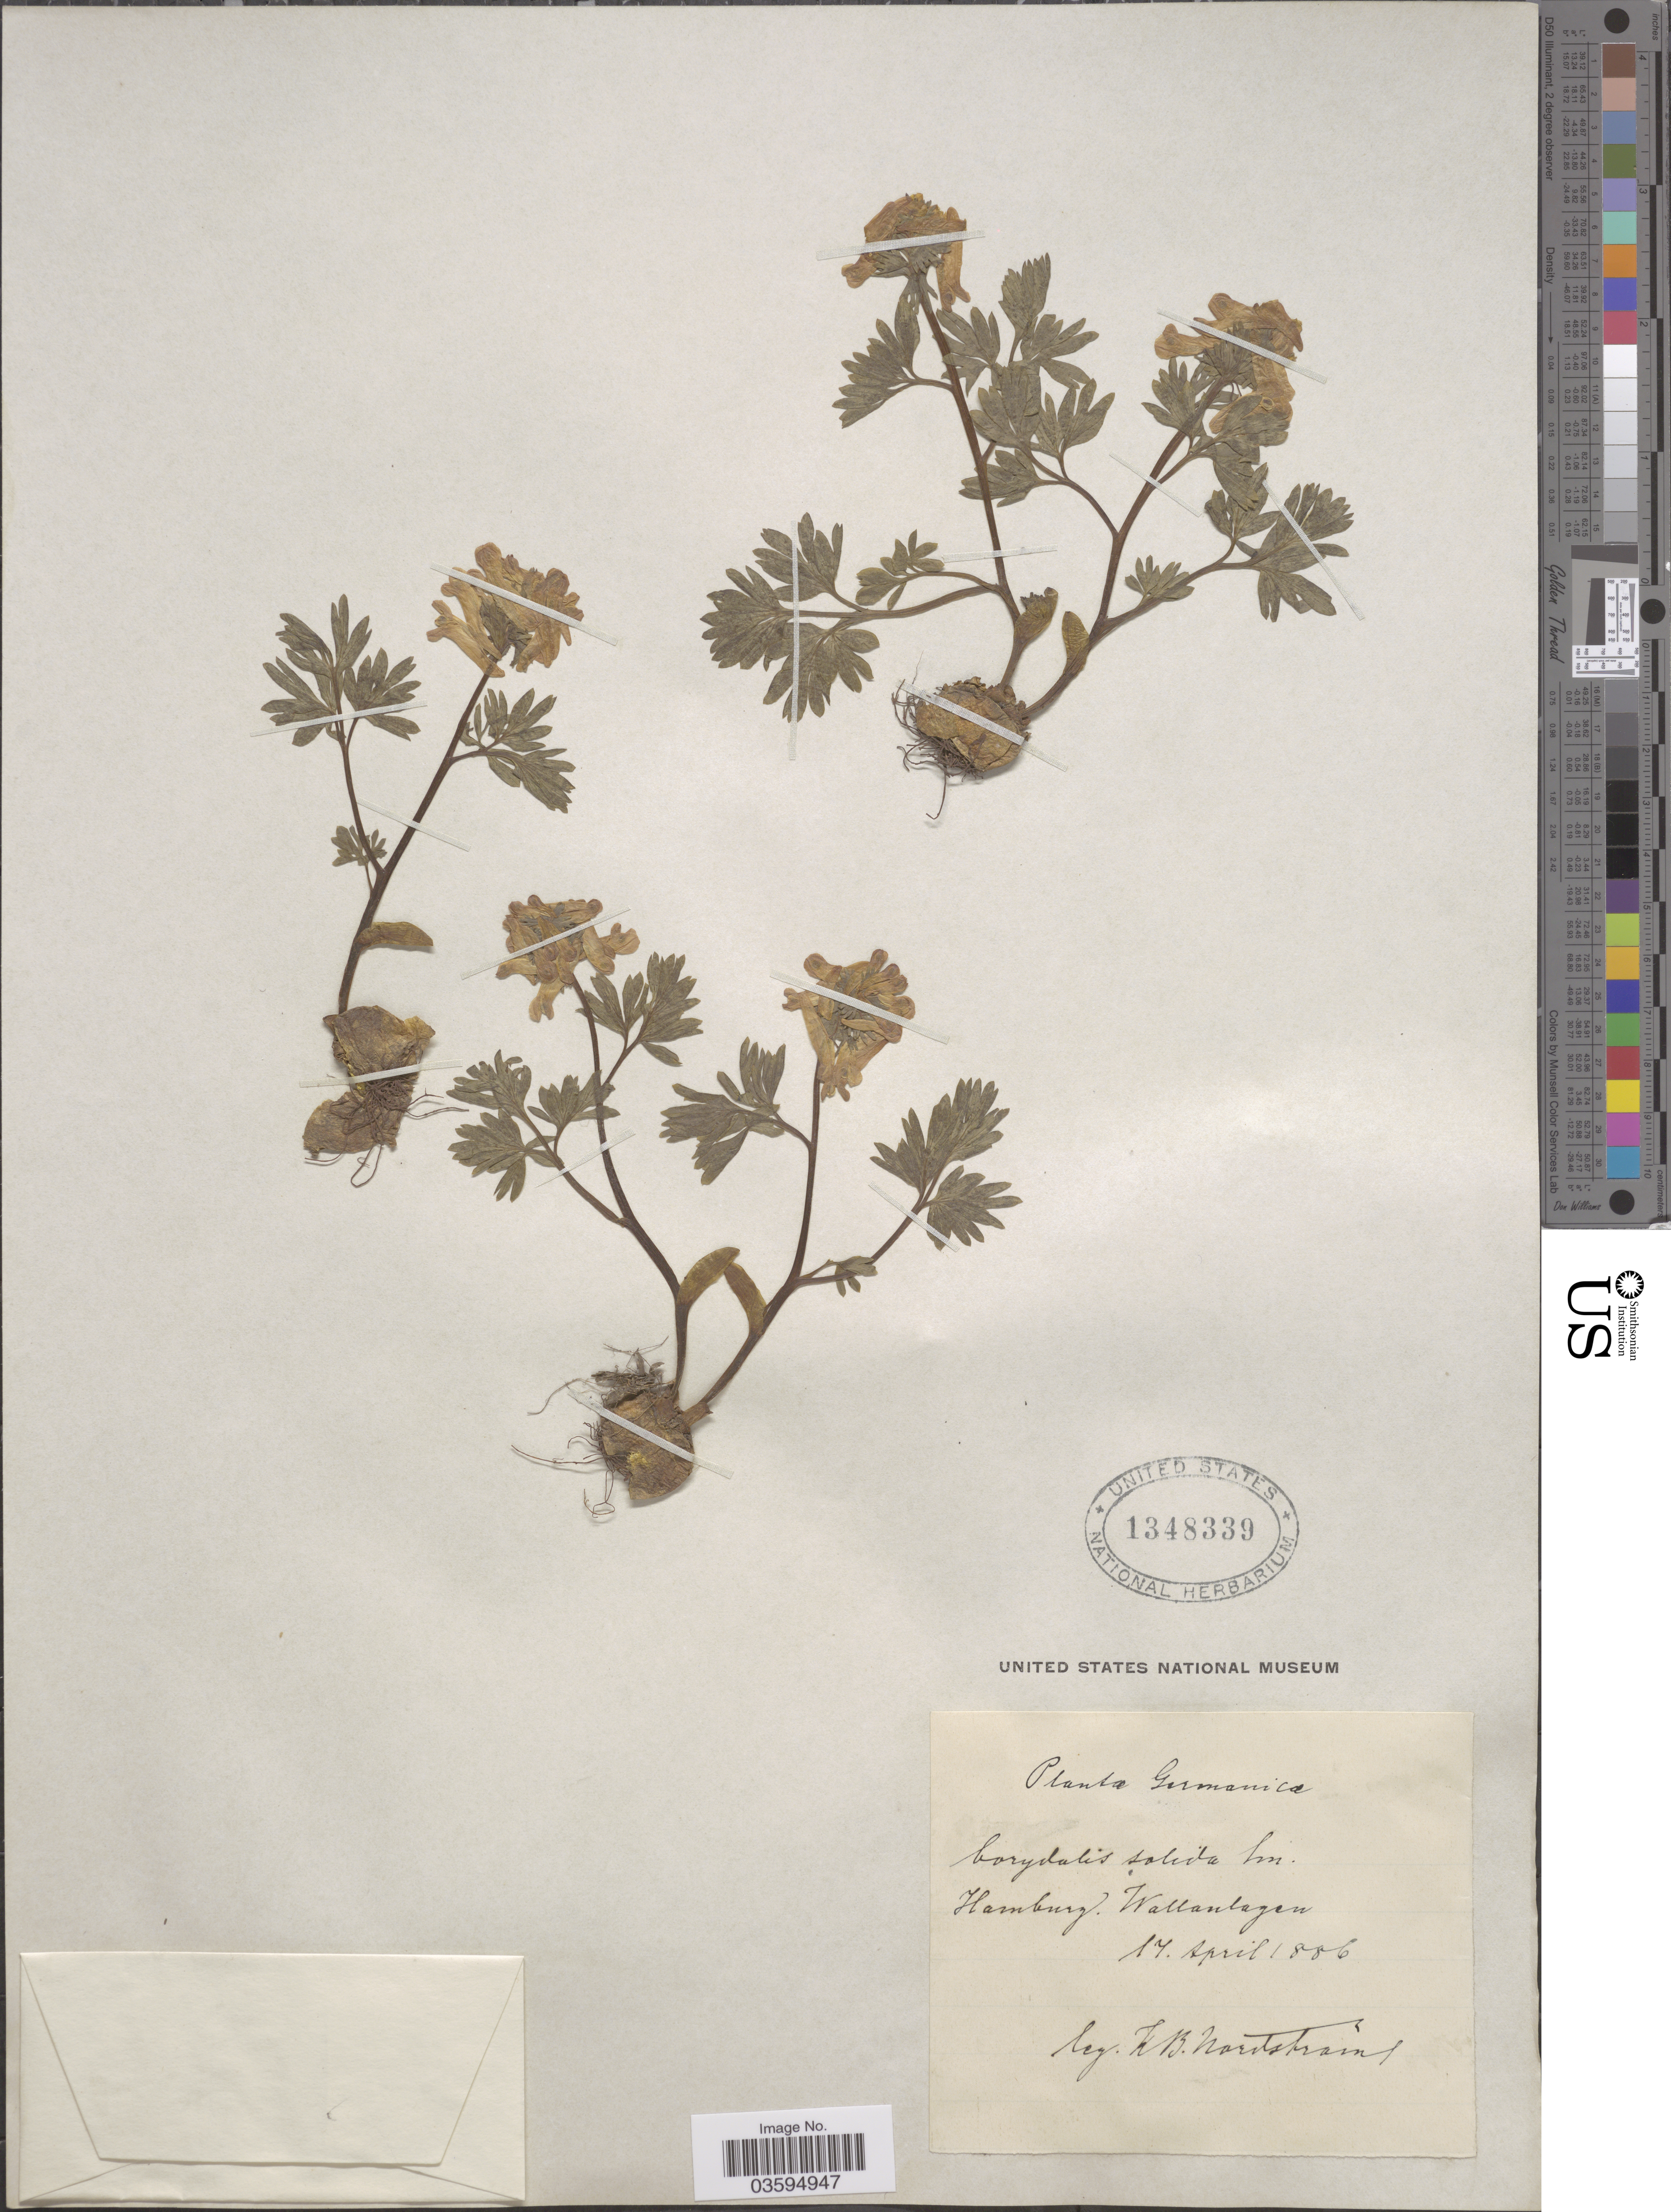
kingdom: Plantae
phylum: Tracheophyta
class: Magnoliopsida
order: Ranunculales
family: Papaveraceae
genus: Corydalis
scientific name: Corydalis solida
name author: (L.) Clairv.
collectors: K. B. Nordstrom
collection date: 1886-04-17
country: Germany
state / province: Hamburg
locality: Wallanlagen.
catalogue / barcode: US 1348339